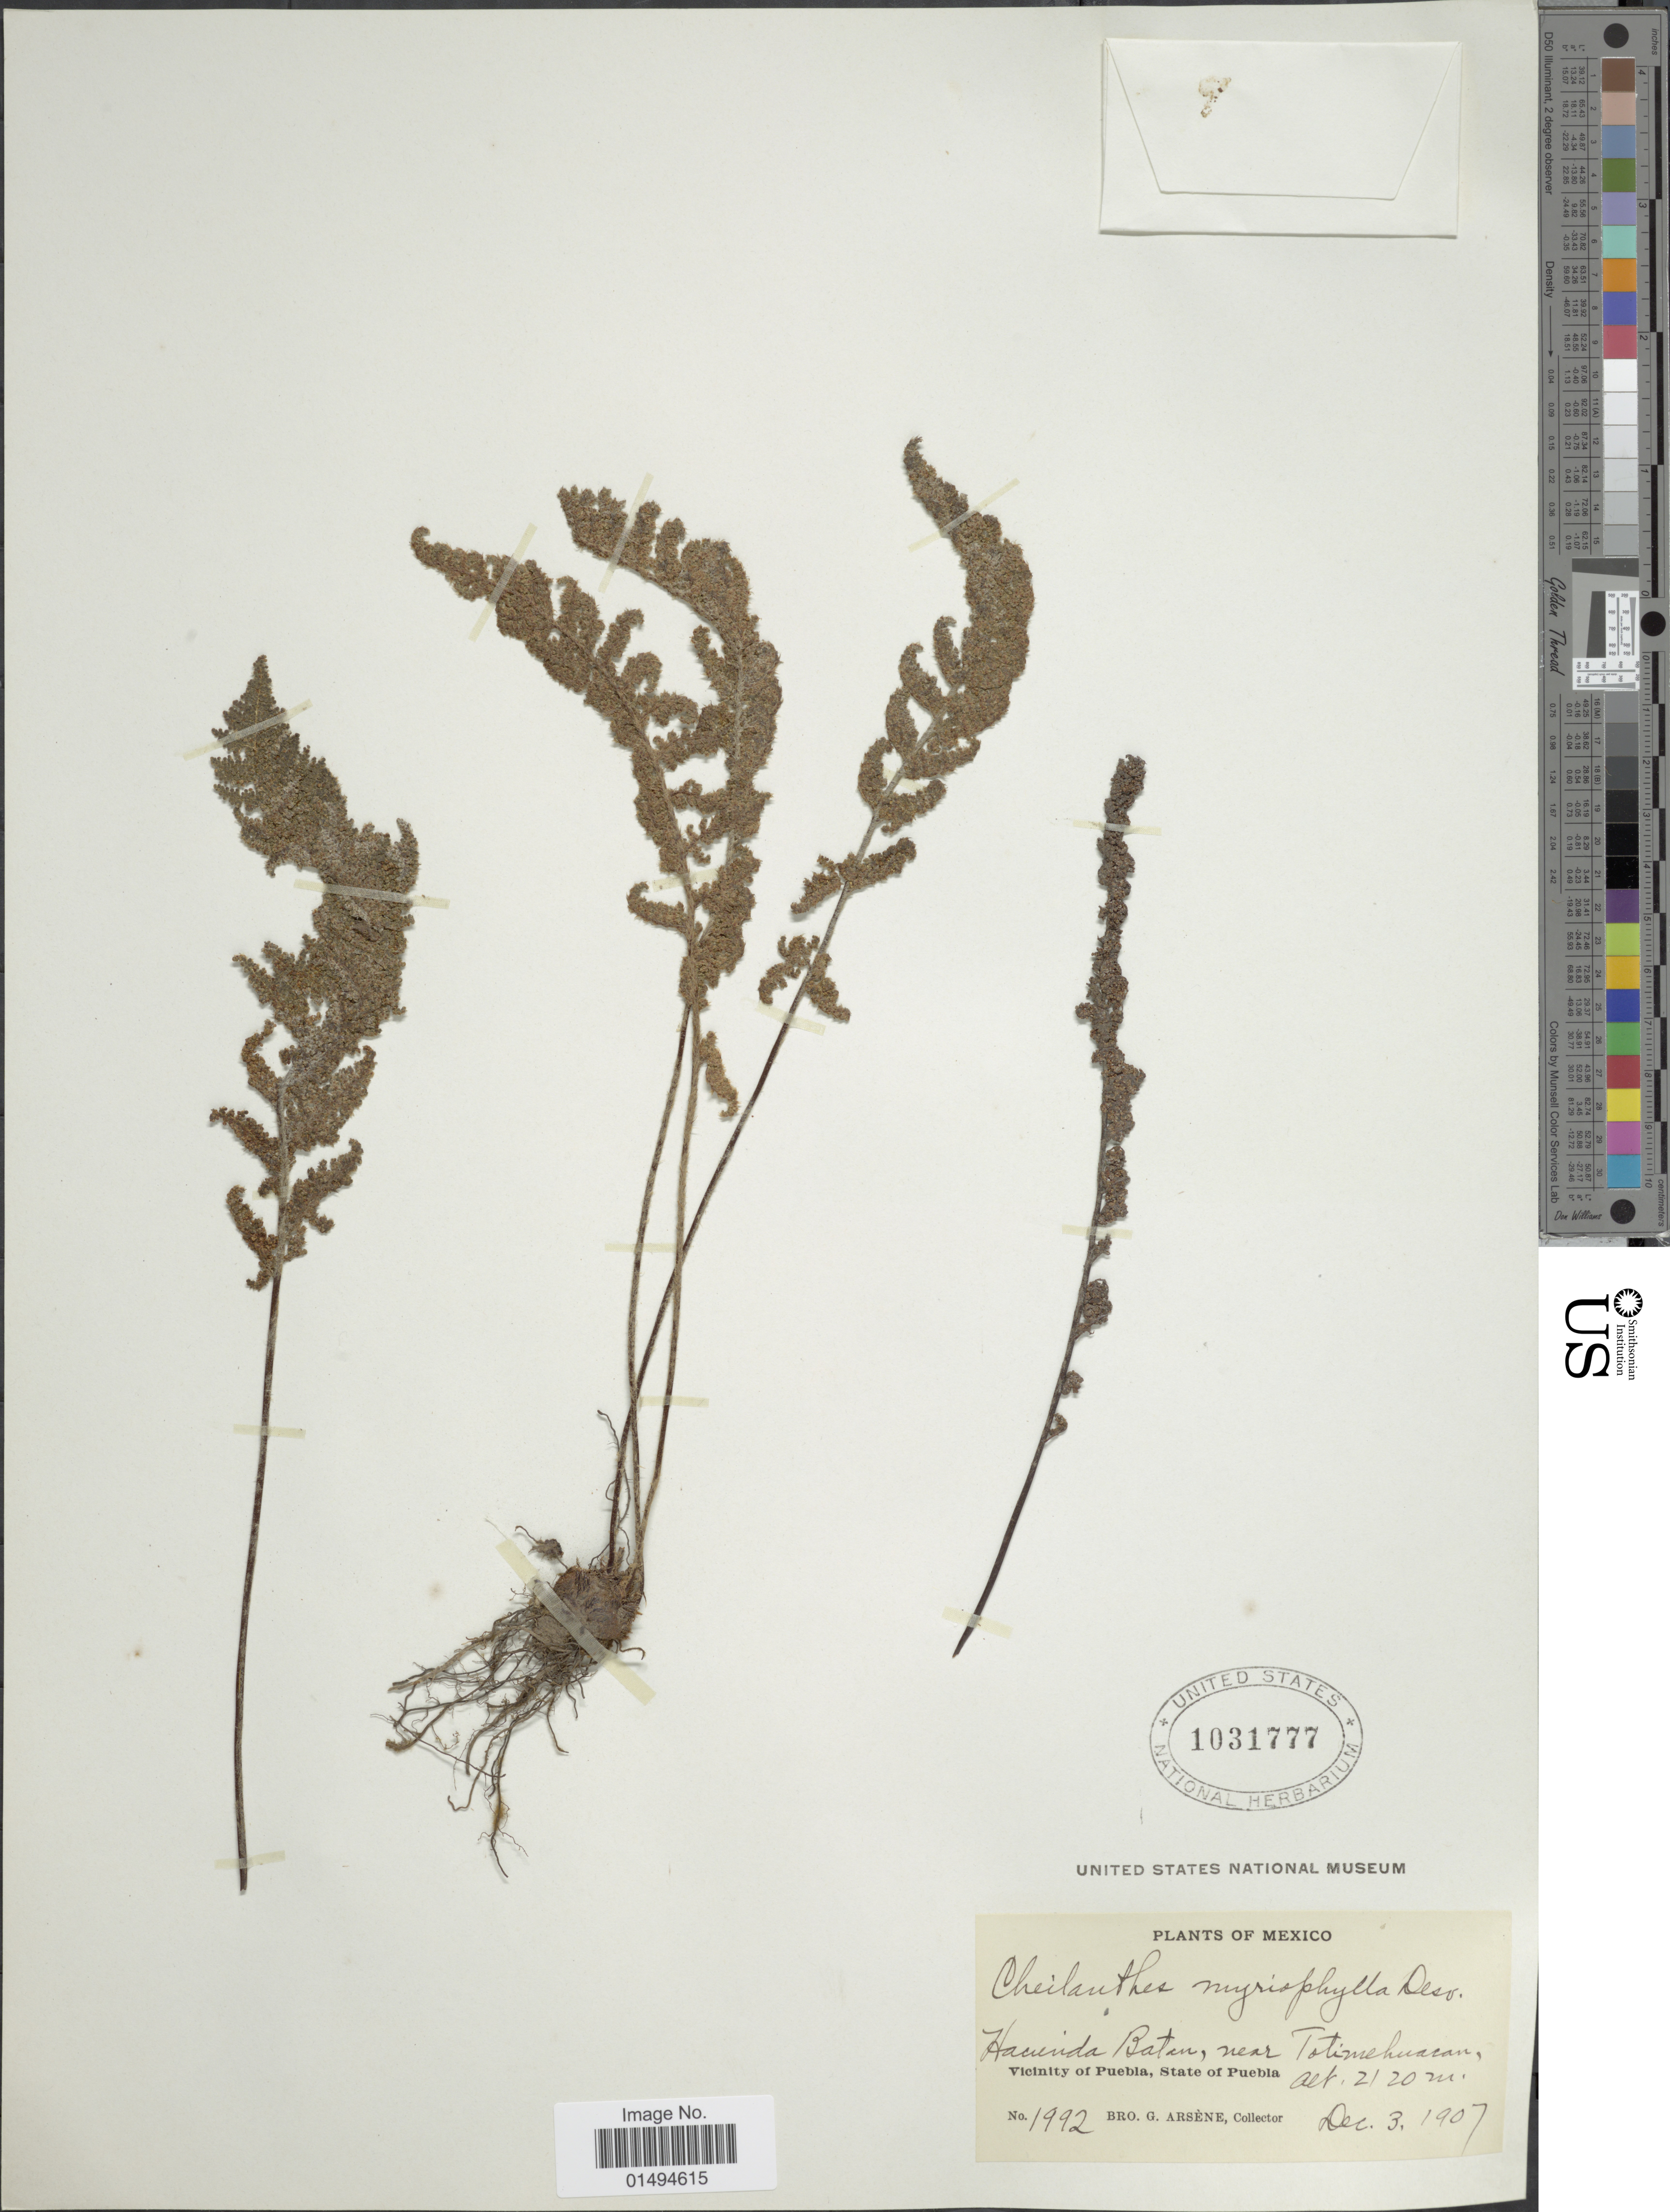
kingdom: Plantae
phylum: Tracheophyta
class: Polypodiopsida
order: Polypodiales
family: Pteridaceae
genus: Myriopteris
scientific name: Myriopteris myriophylla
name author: (Desv.) J. Sm.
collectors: Bro. G. Arsène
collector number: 1992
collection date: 1907-12-03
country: Mexico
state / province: Puebla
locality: Hacienda Batan, near Totimehuacan, vicinity of Puebla.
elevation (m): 2120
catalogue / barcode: US 1031777